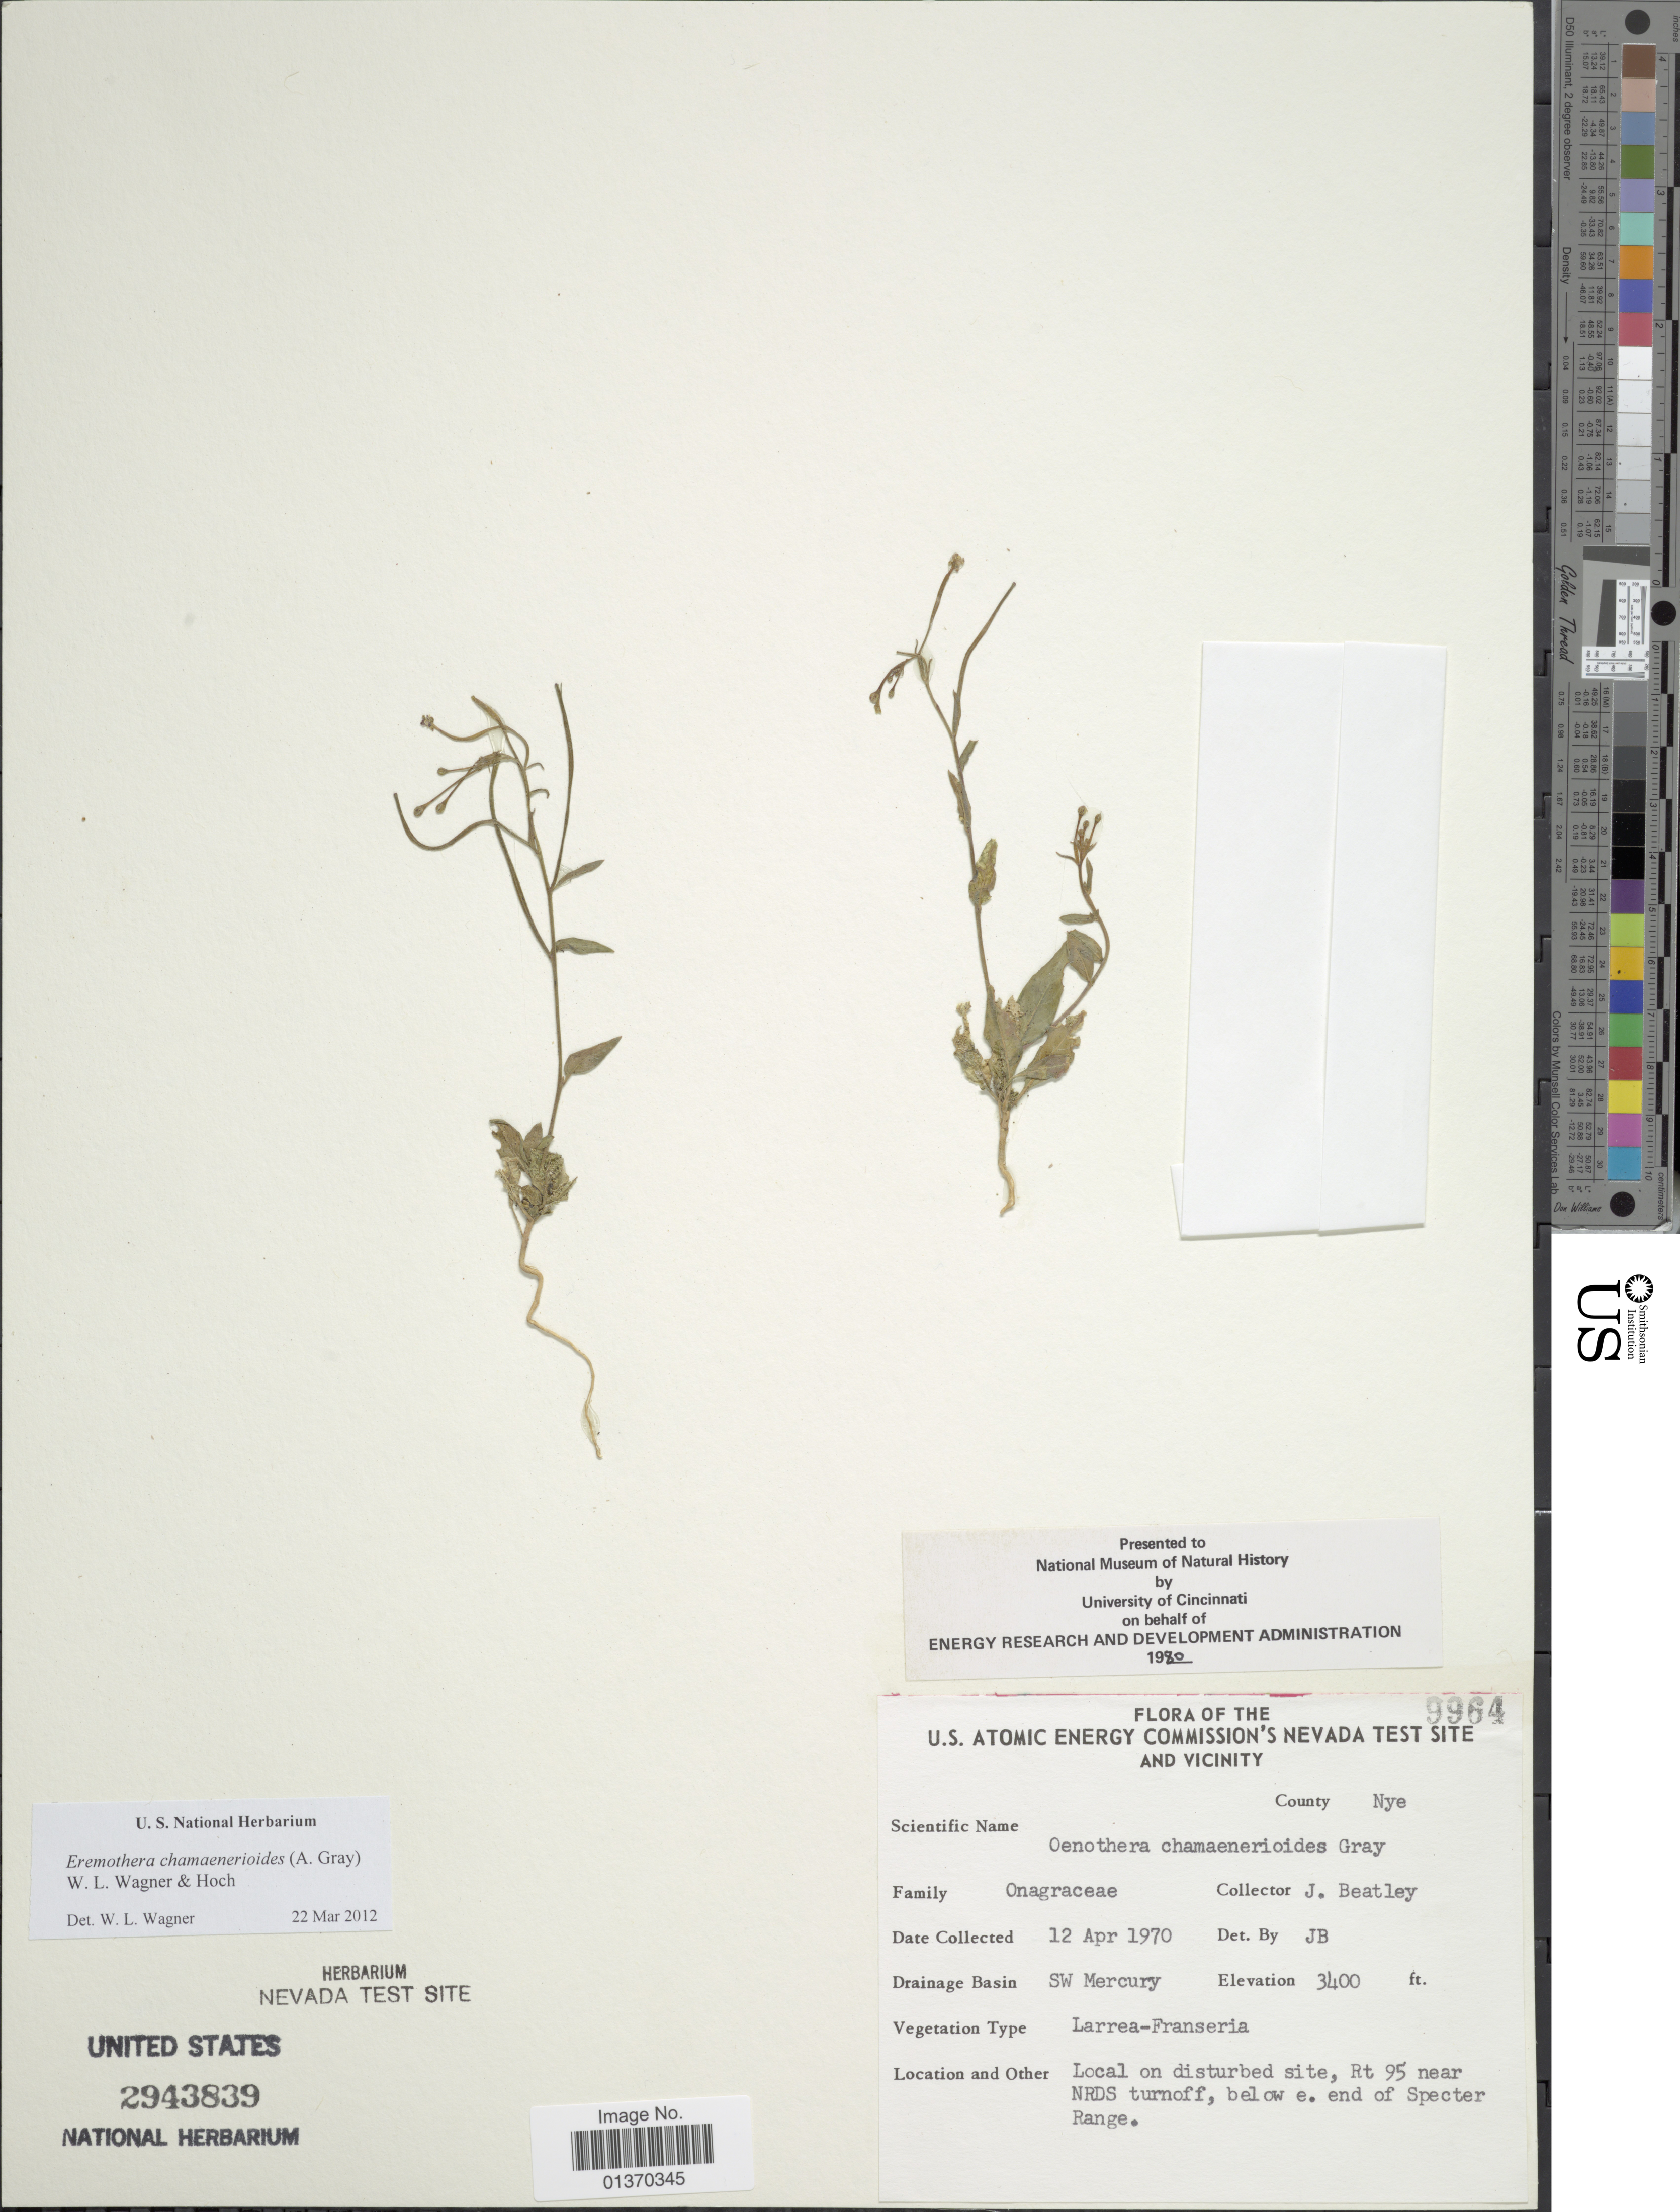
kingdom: Plantae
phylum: Tracheophyta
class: Magnoliopsida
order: Myrtales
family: Onagraceae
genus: Eremothera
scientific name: Eremothera chamaenerioides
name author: (A. Gray) W.L. Wagner & Hoch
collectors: J. C. Beatley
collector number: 9964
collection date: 1970-04-12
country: United States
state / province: Nevada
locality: U. S. Atomic Energy Commission's Nevada Test Site and Vicinity, SW Mercury, Rt 95 near NRDS turnoff, below e. end of Specter Range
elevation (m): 1036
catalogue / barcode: US 2943839